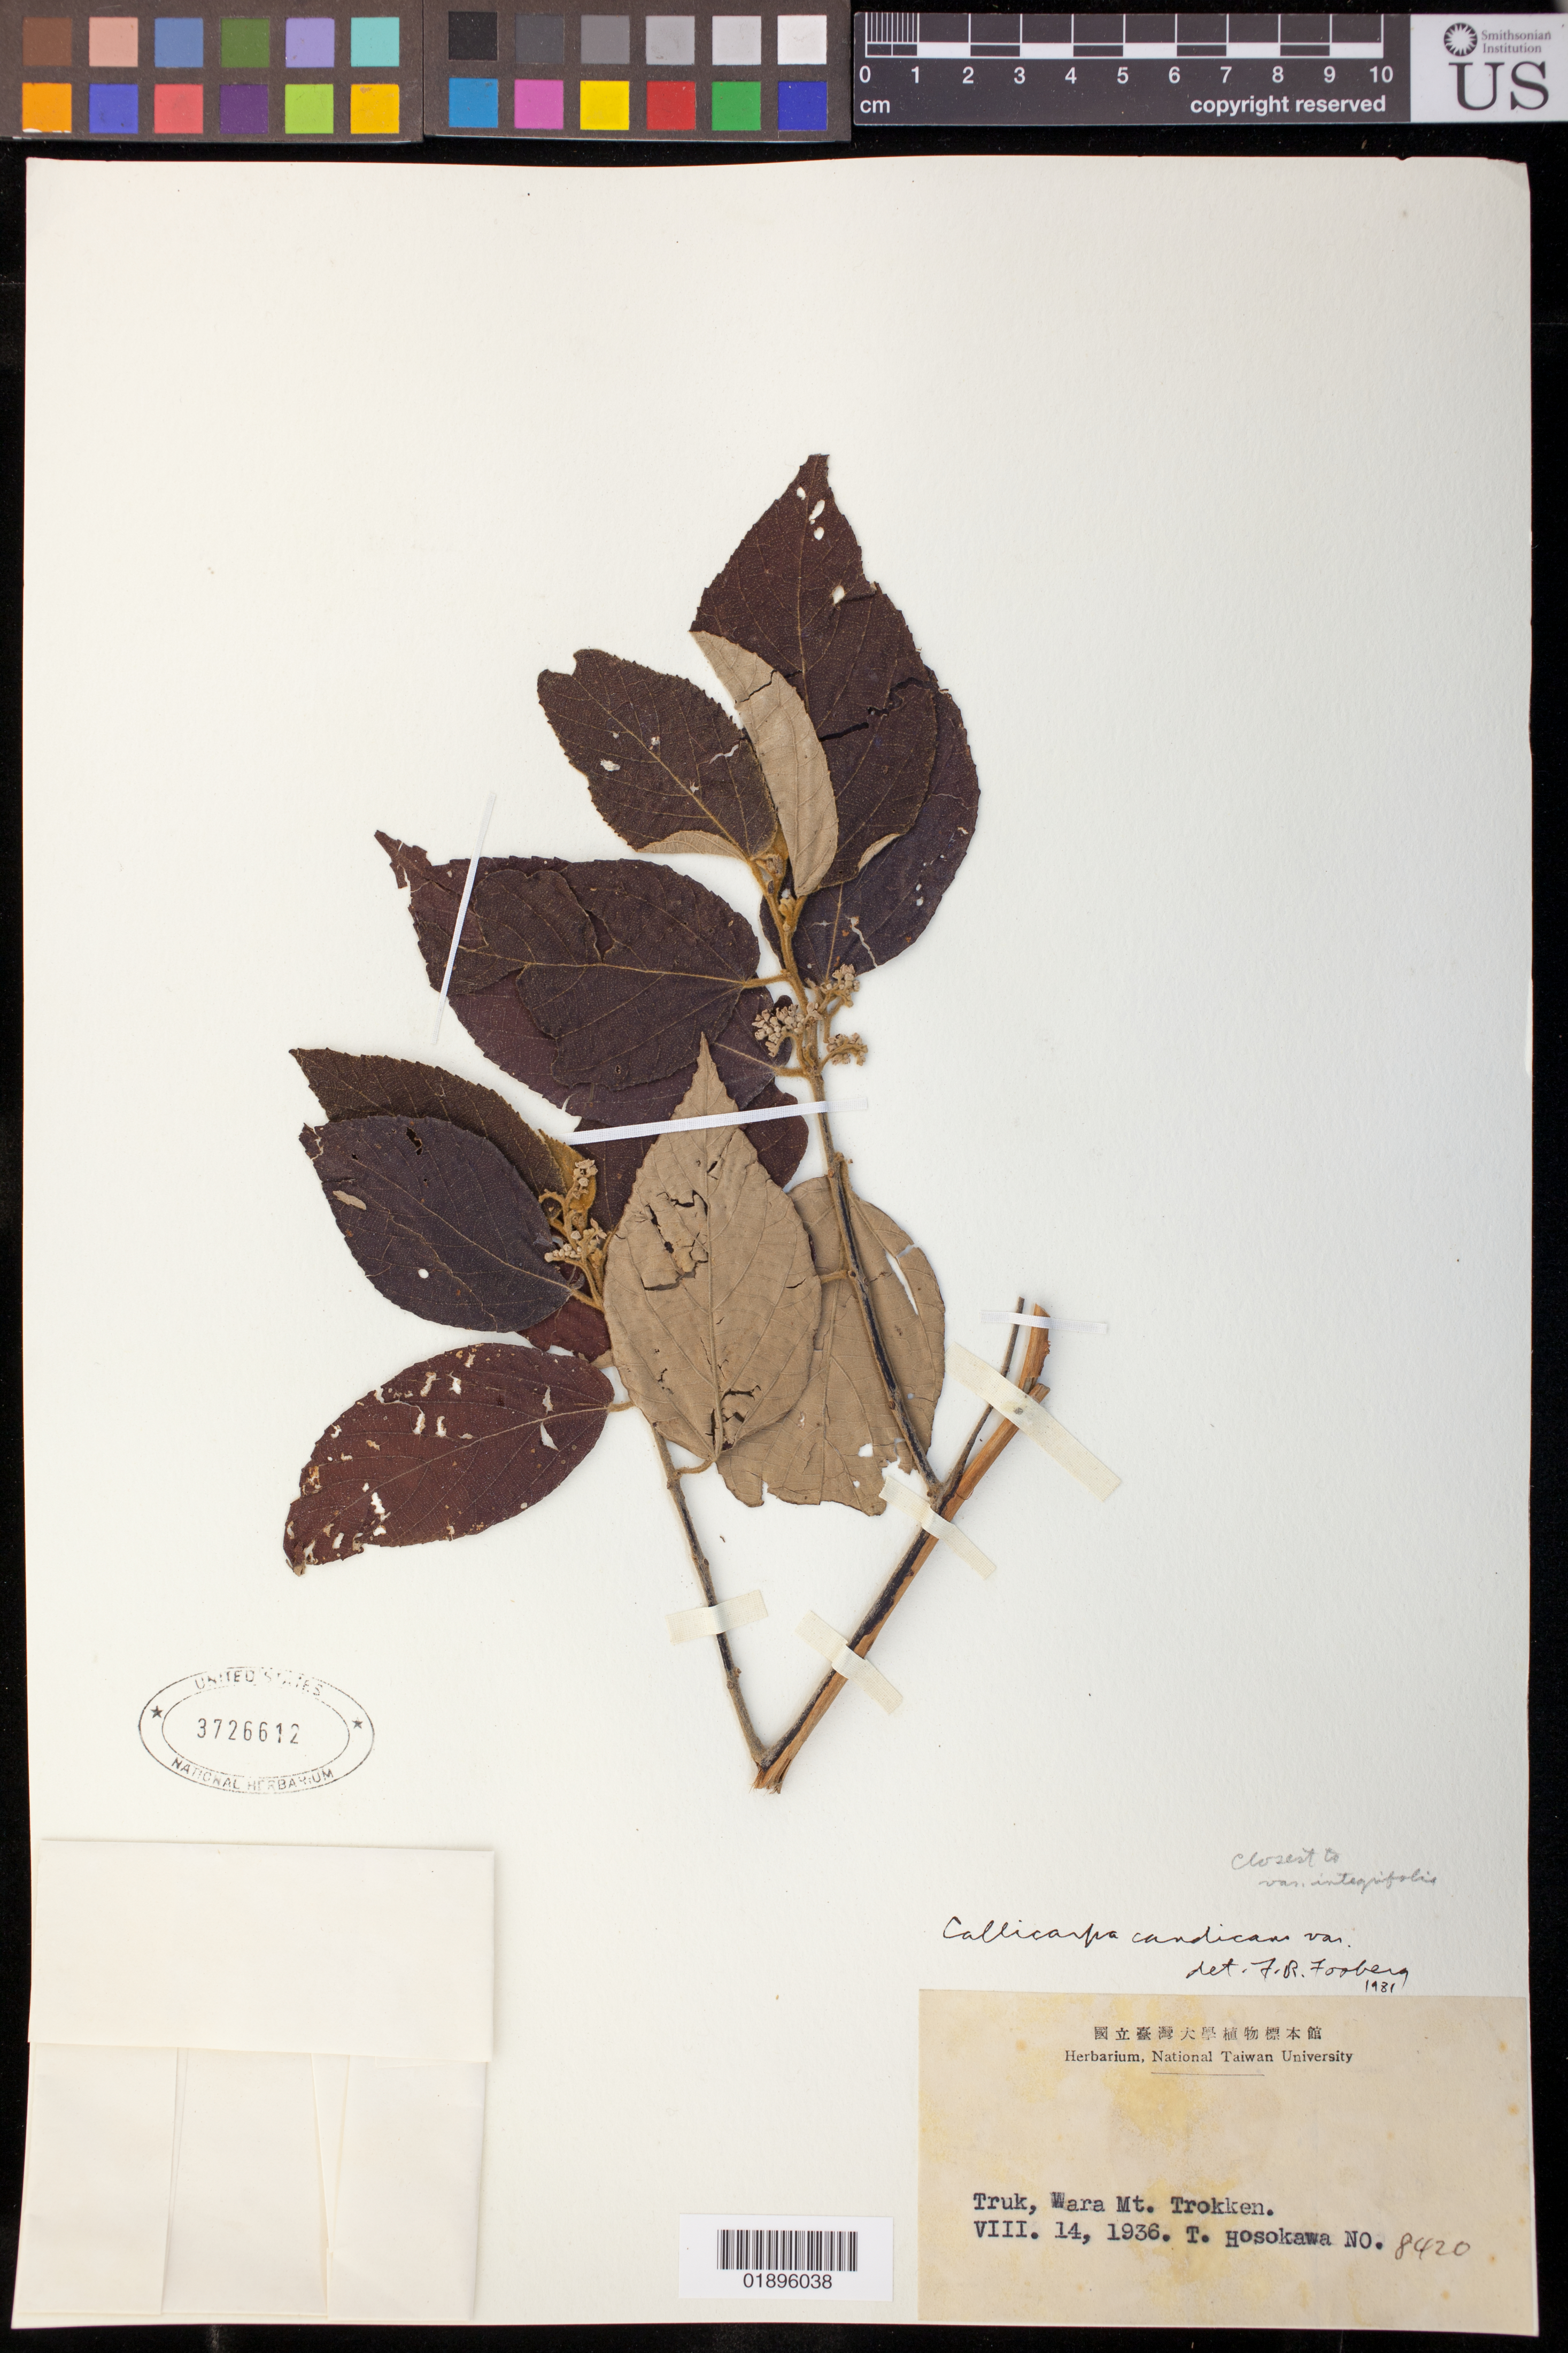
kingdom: Plantae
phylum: Tracheophyta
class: Magnoliopsida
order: Lamiales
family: Lamiaceae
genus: Callicarpa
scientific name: Callicarpa candicans var. integrifolia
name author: (Lam.) Fosberg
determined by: Fosberg, F. R.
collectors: T. Hosokawa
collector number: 8420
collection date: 1936-08-14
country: Micronesia, Federated States of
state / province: Truk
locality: Wara Mt. Trokken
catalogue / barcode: US 3726612